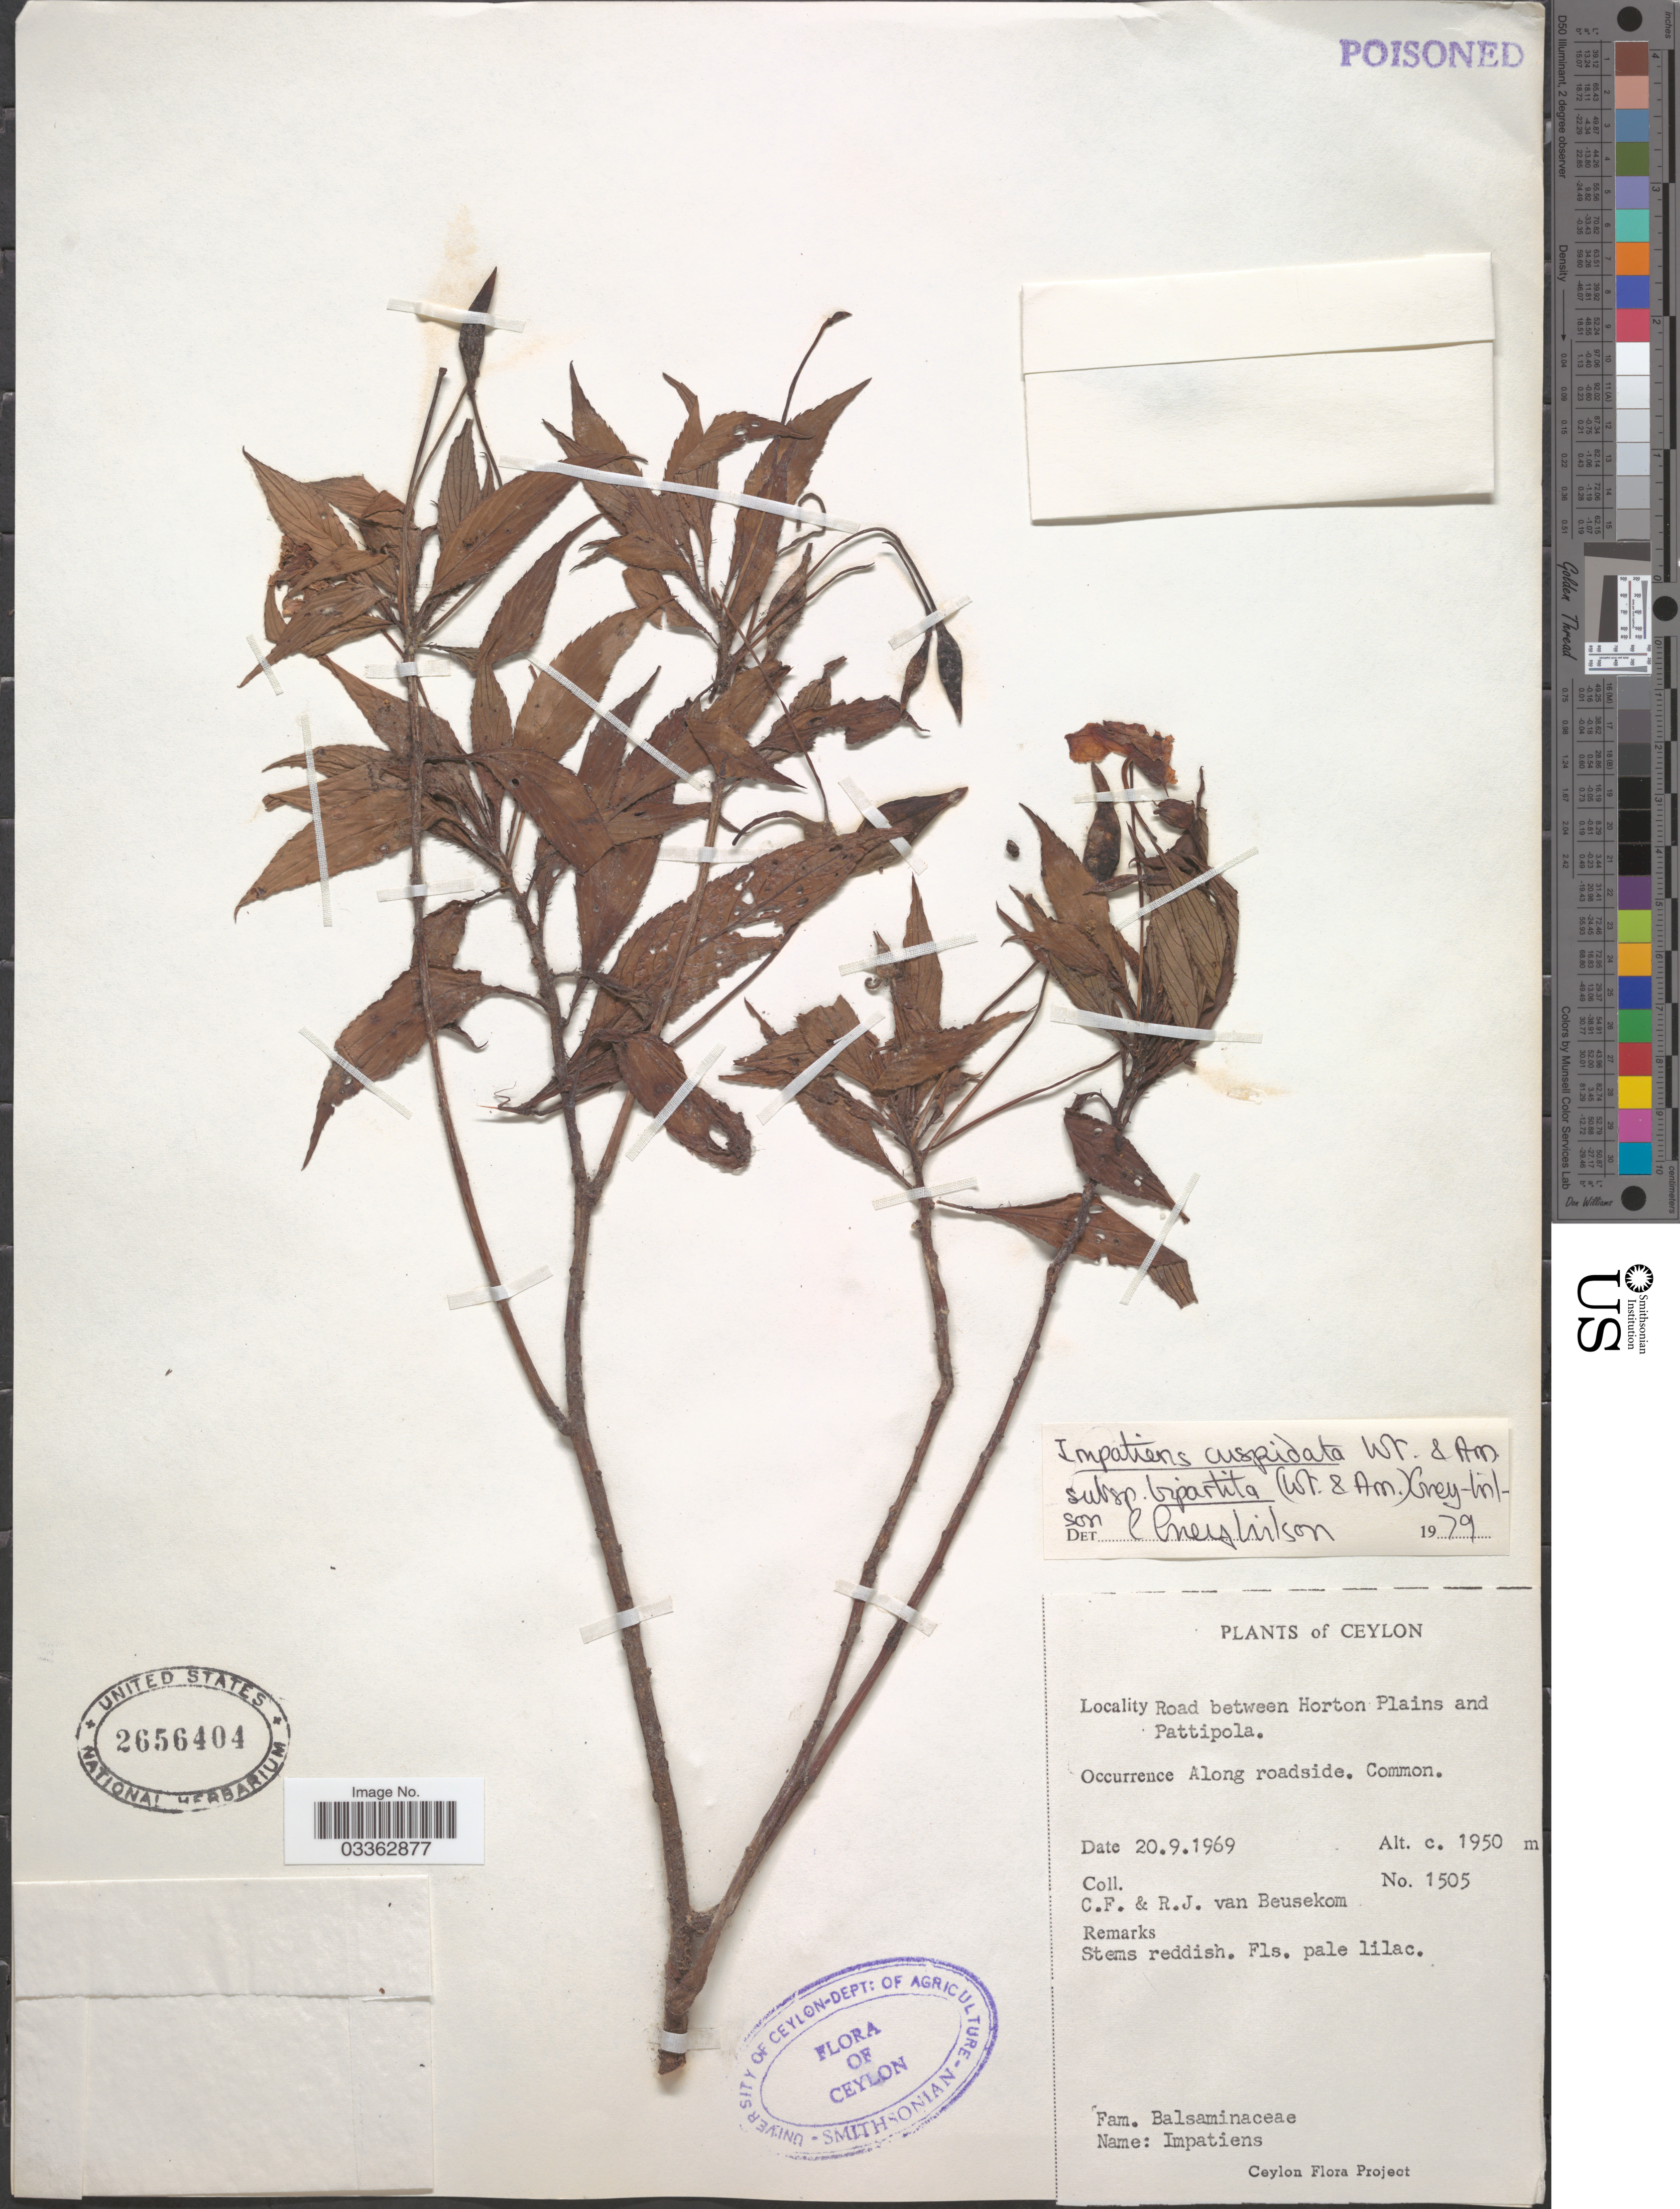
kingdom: Plantae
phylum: Tracheophyta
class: Magnoliopsida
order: Ericales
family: Balsaminaceae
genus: Impatiens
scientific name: Impatiens cuspidata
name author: Wight & Arn.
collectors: C. F. Beusekom & R. Beusekom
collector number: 1505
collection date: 1969-09-20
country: Sri Lanka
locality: Ceylon. Road between Horton Plains and Pattipola.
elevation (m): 1950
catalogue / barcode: US 2656404